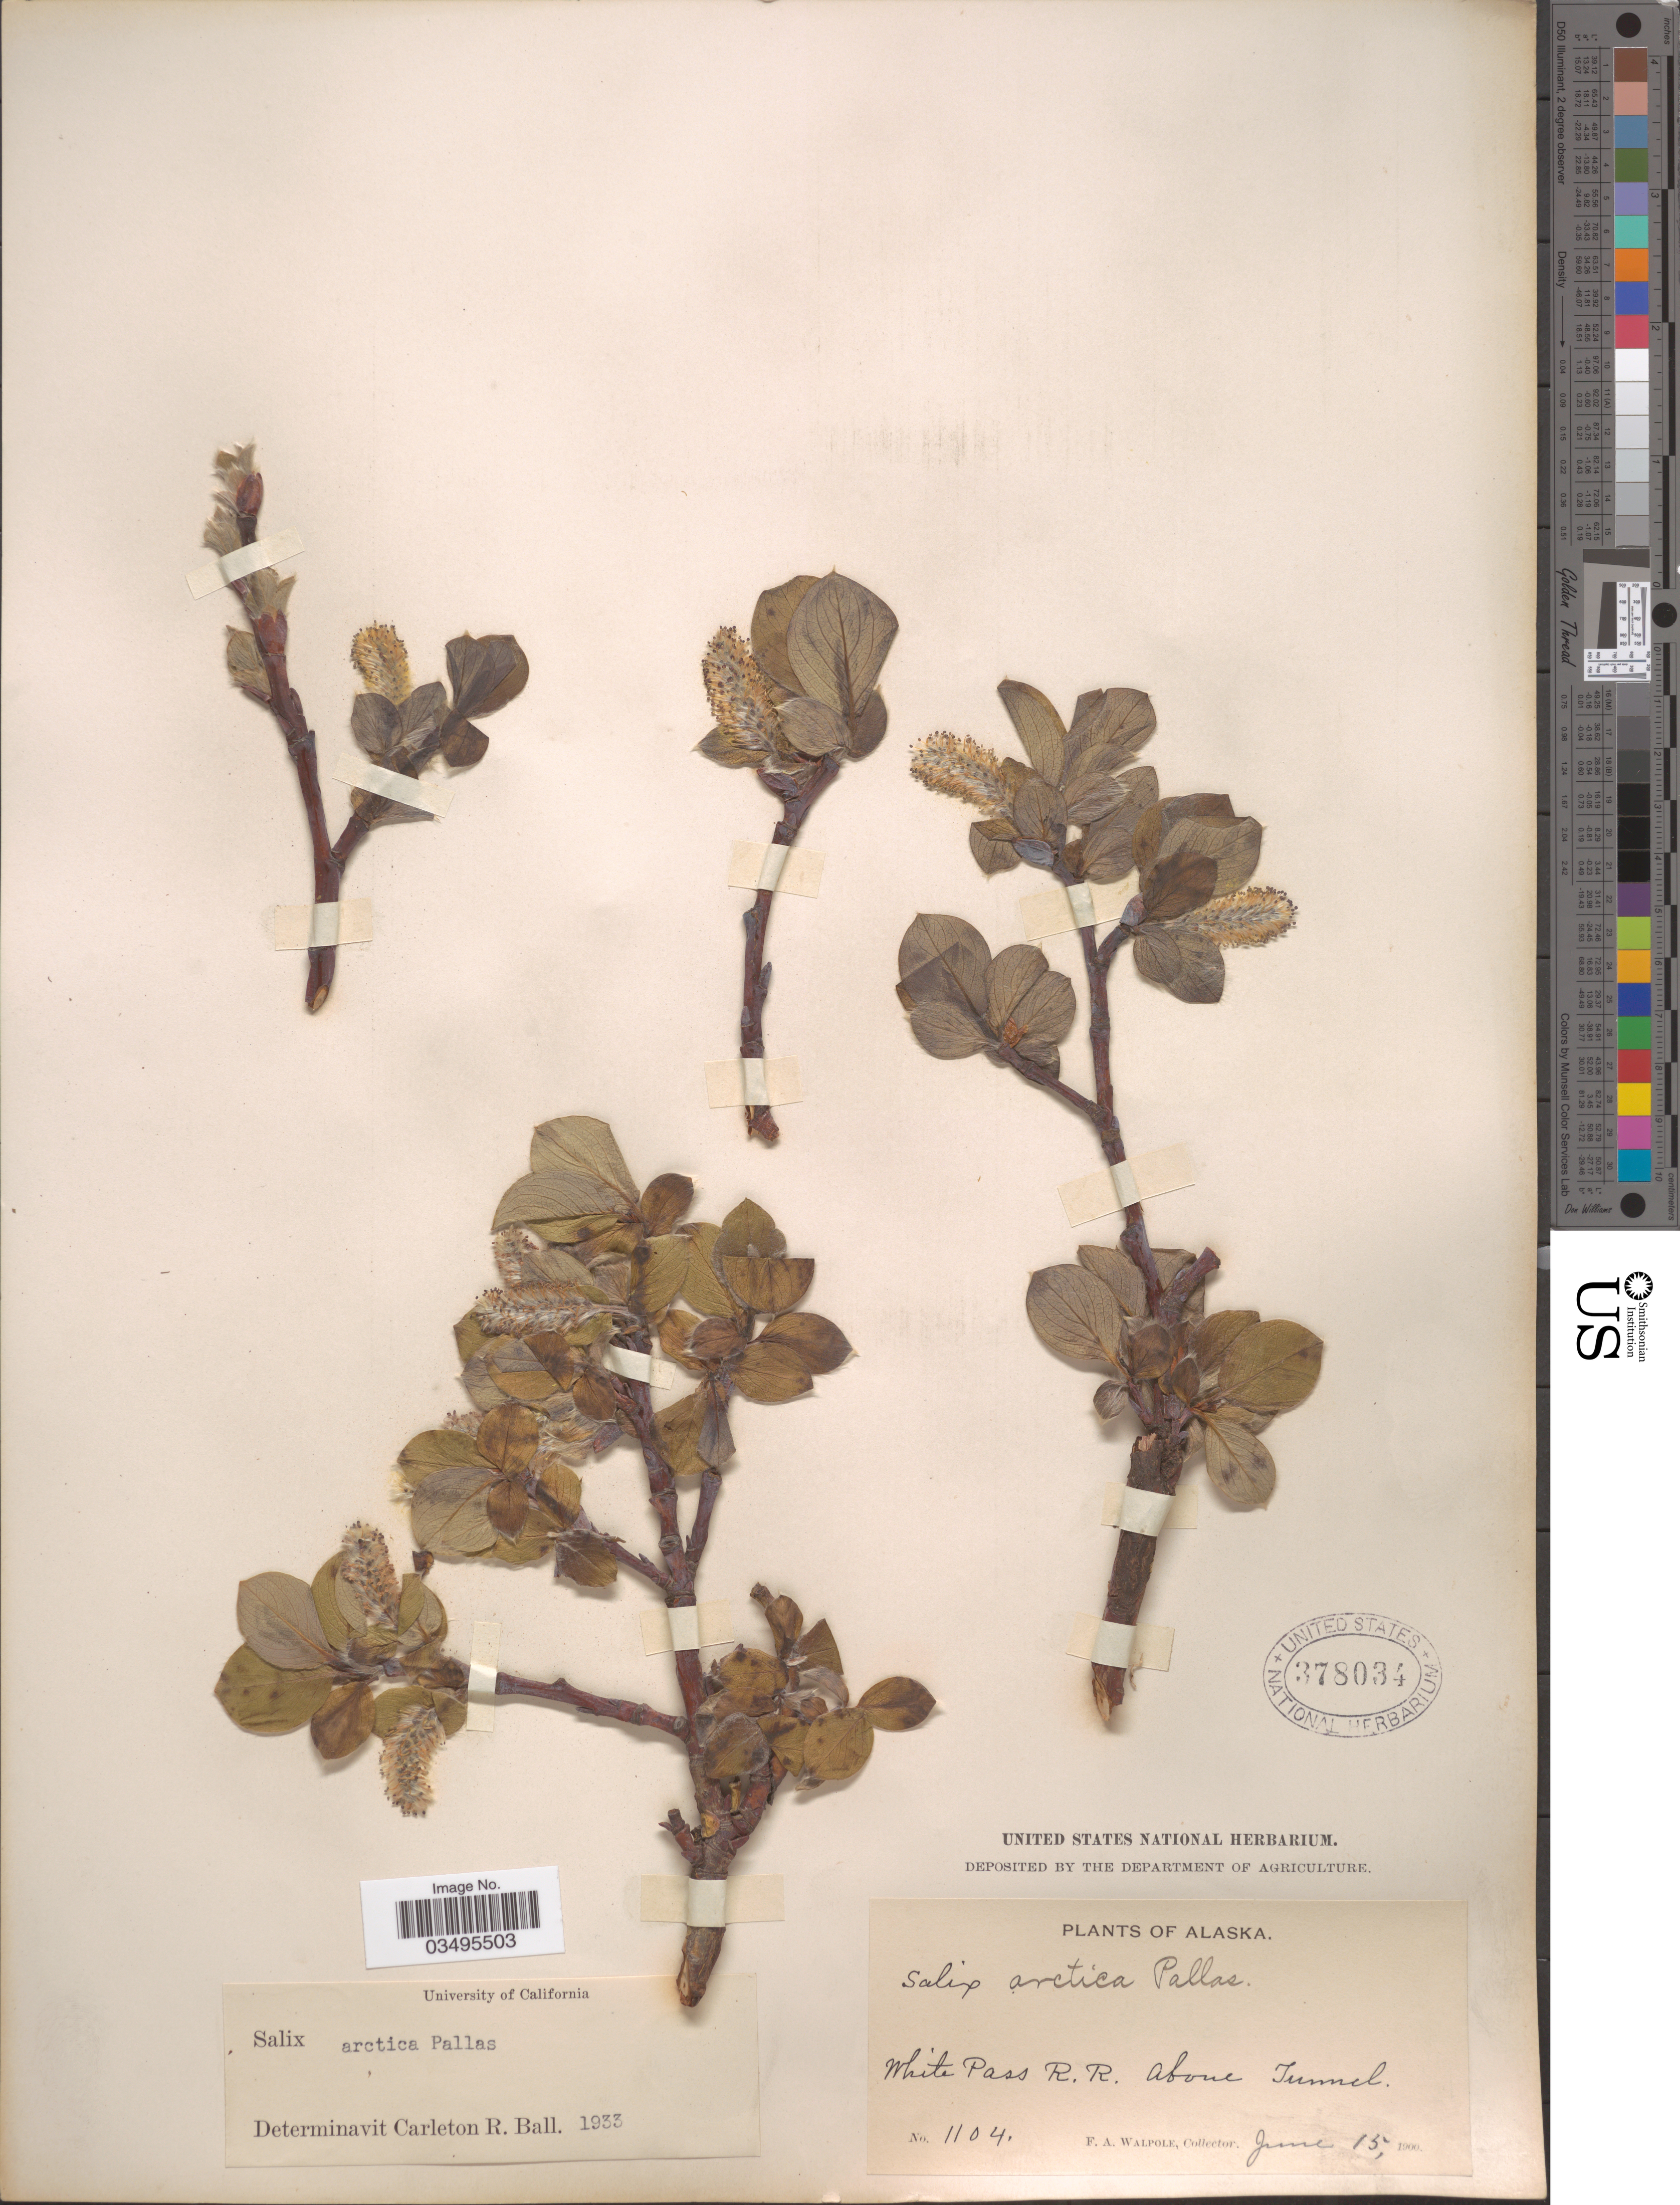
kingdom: Plantae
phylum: Tracheophyta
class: Magnoliopsida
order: Malpighiales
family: Salicaceae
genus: Salix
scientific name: Salix arctica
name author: Pall.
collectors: F. Walpole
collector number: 1104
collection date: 1900-06-15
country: United States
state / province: Alaska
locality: White Pass R.R. Above Tunnel.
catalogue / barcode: US 378034